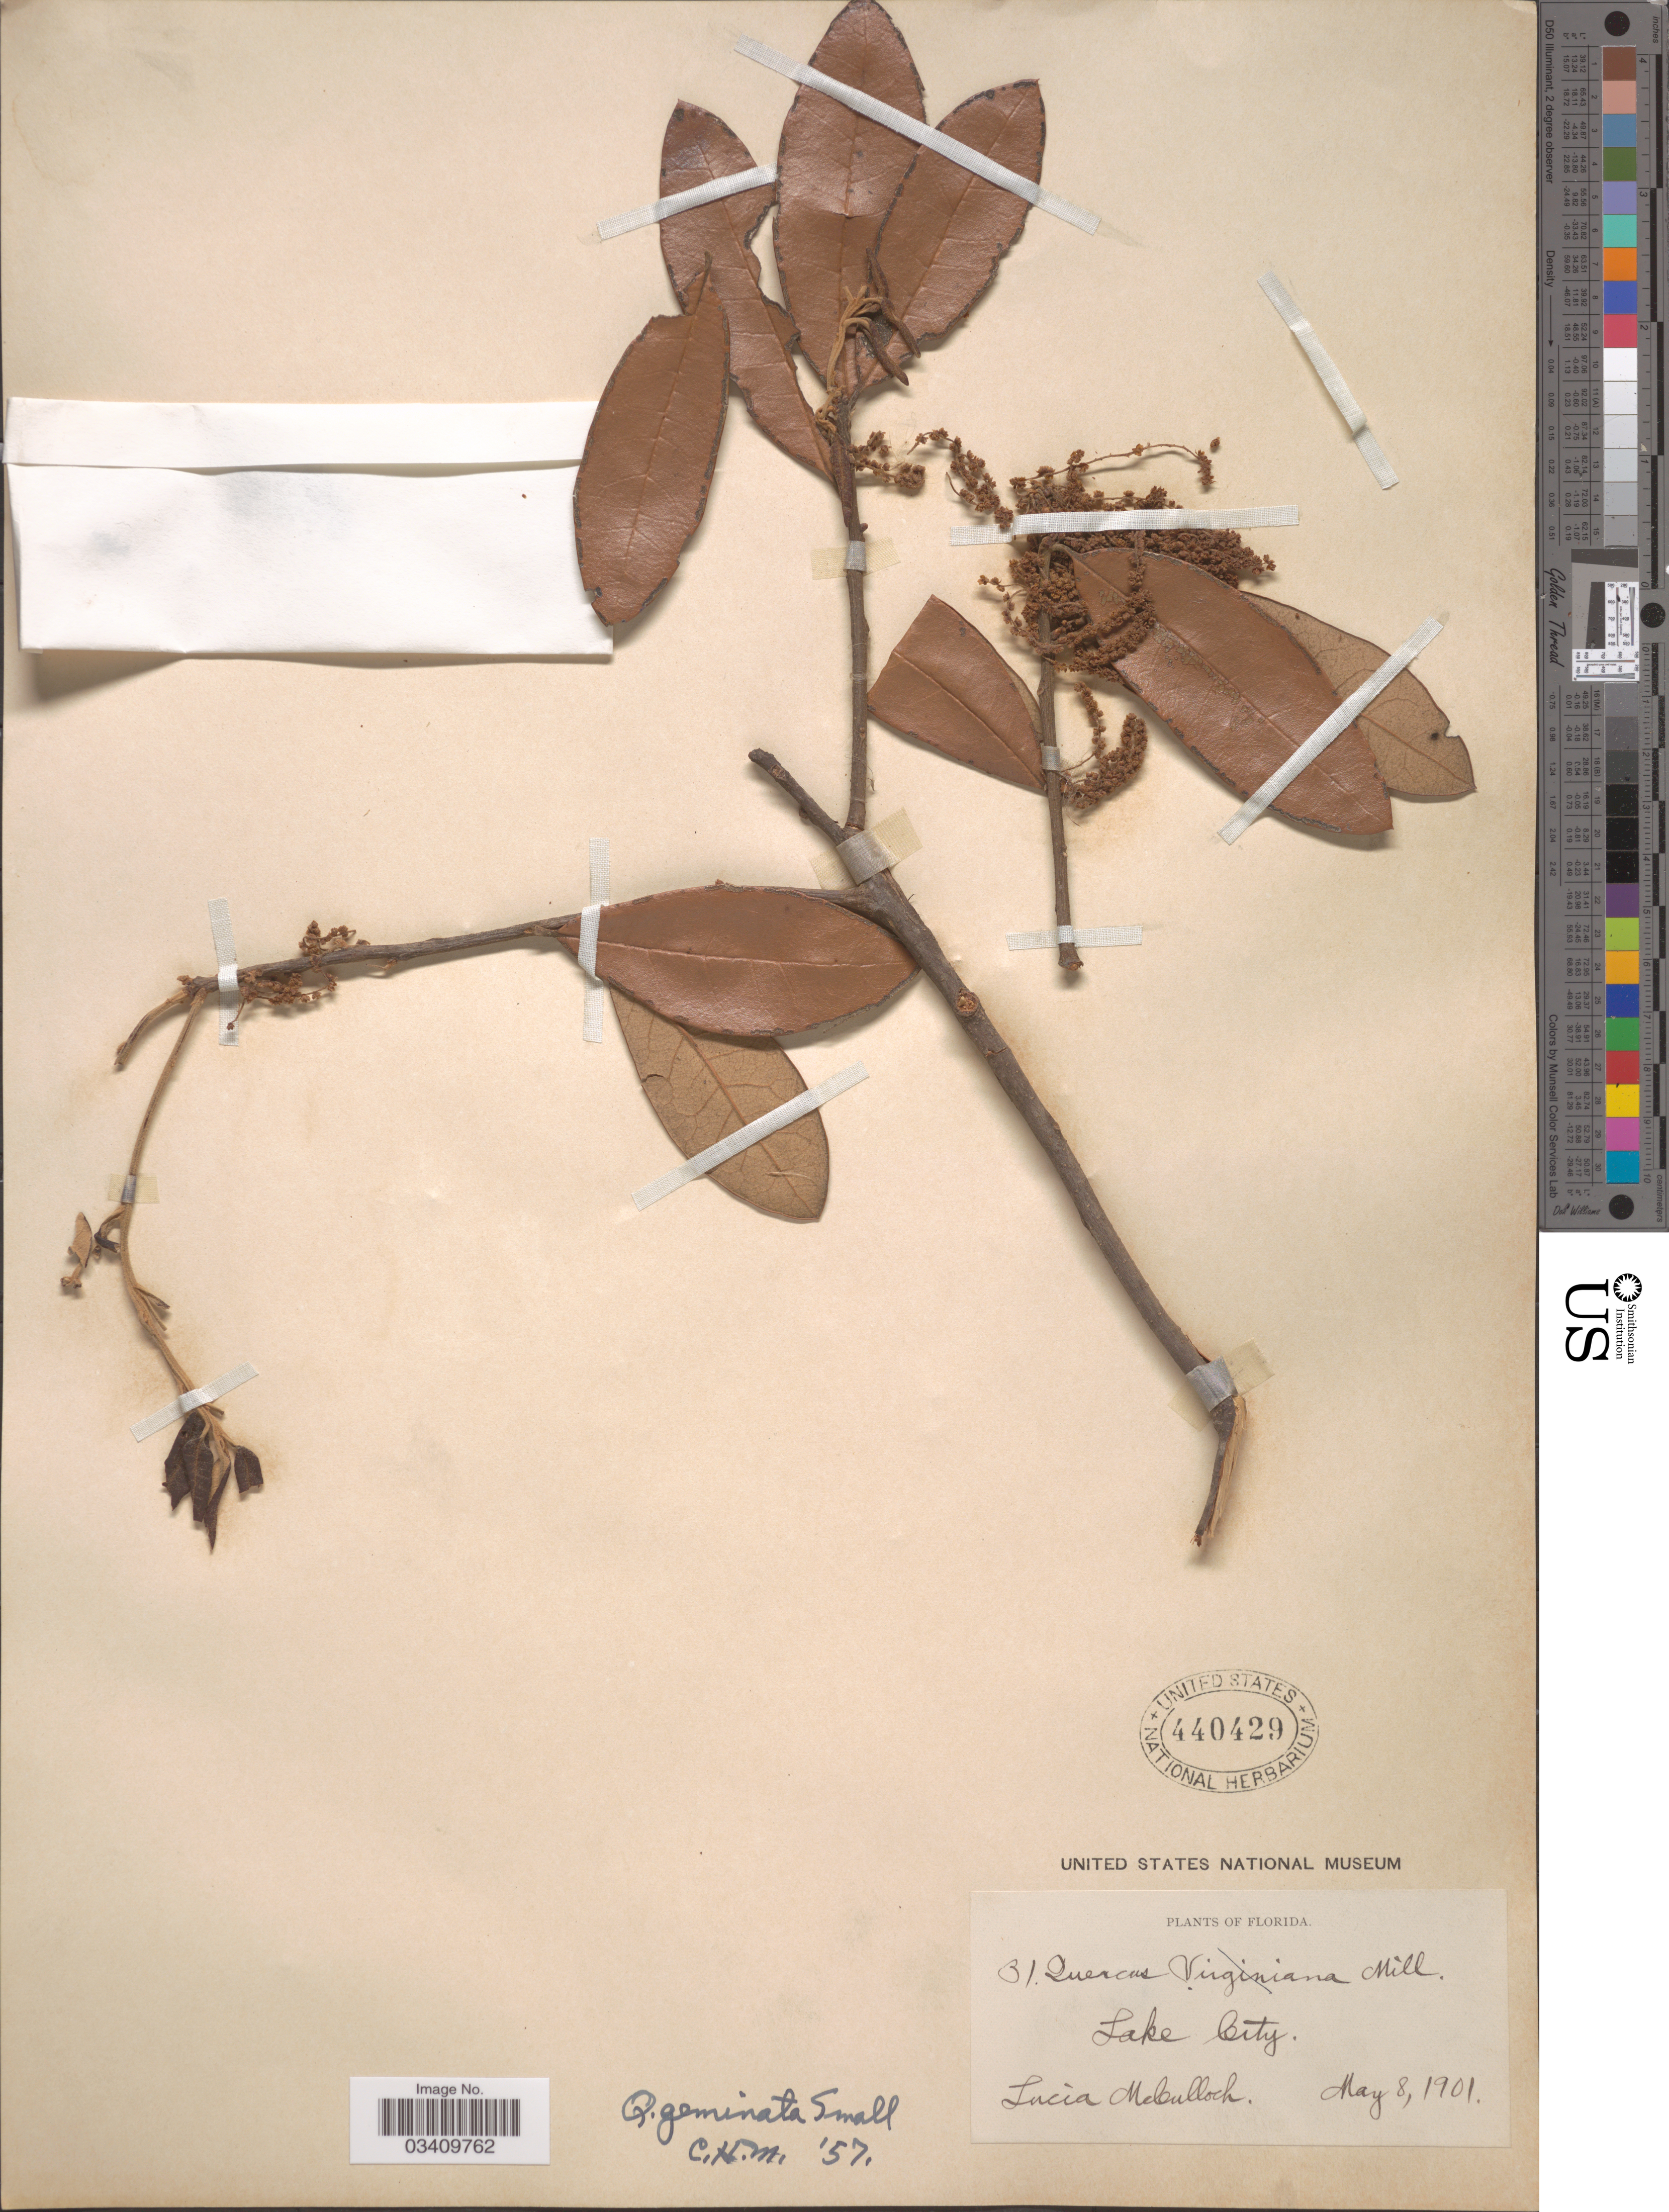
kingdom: Plantae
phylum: Tracheophyta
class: Magnoliopsida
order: Fagales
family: Fagaceae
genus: Quercus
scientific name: Quercus virginiana var. maritima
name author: (Michx.) Sarg.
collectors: L. McCulloch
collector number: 31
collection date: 1901-05-08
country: United States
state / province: Florida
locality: Lake City.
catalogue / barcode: US 440429